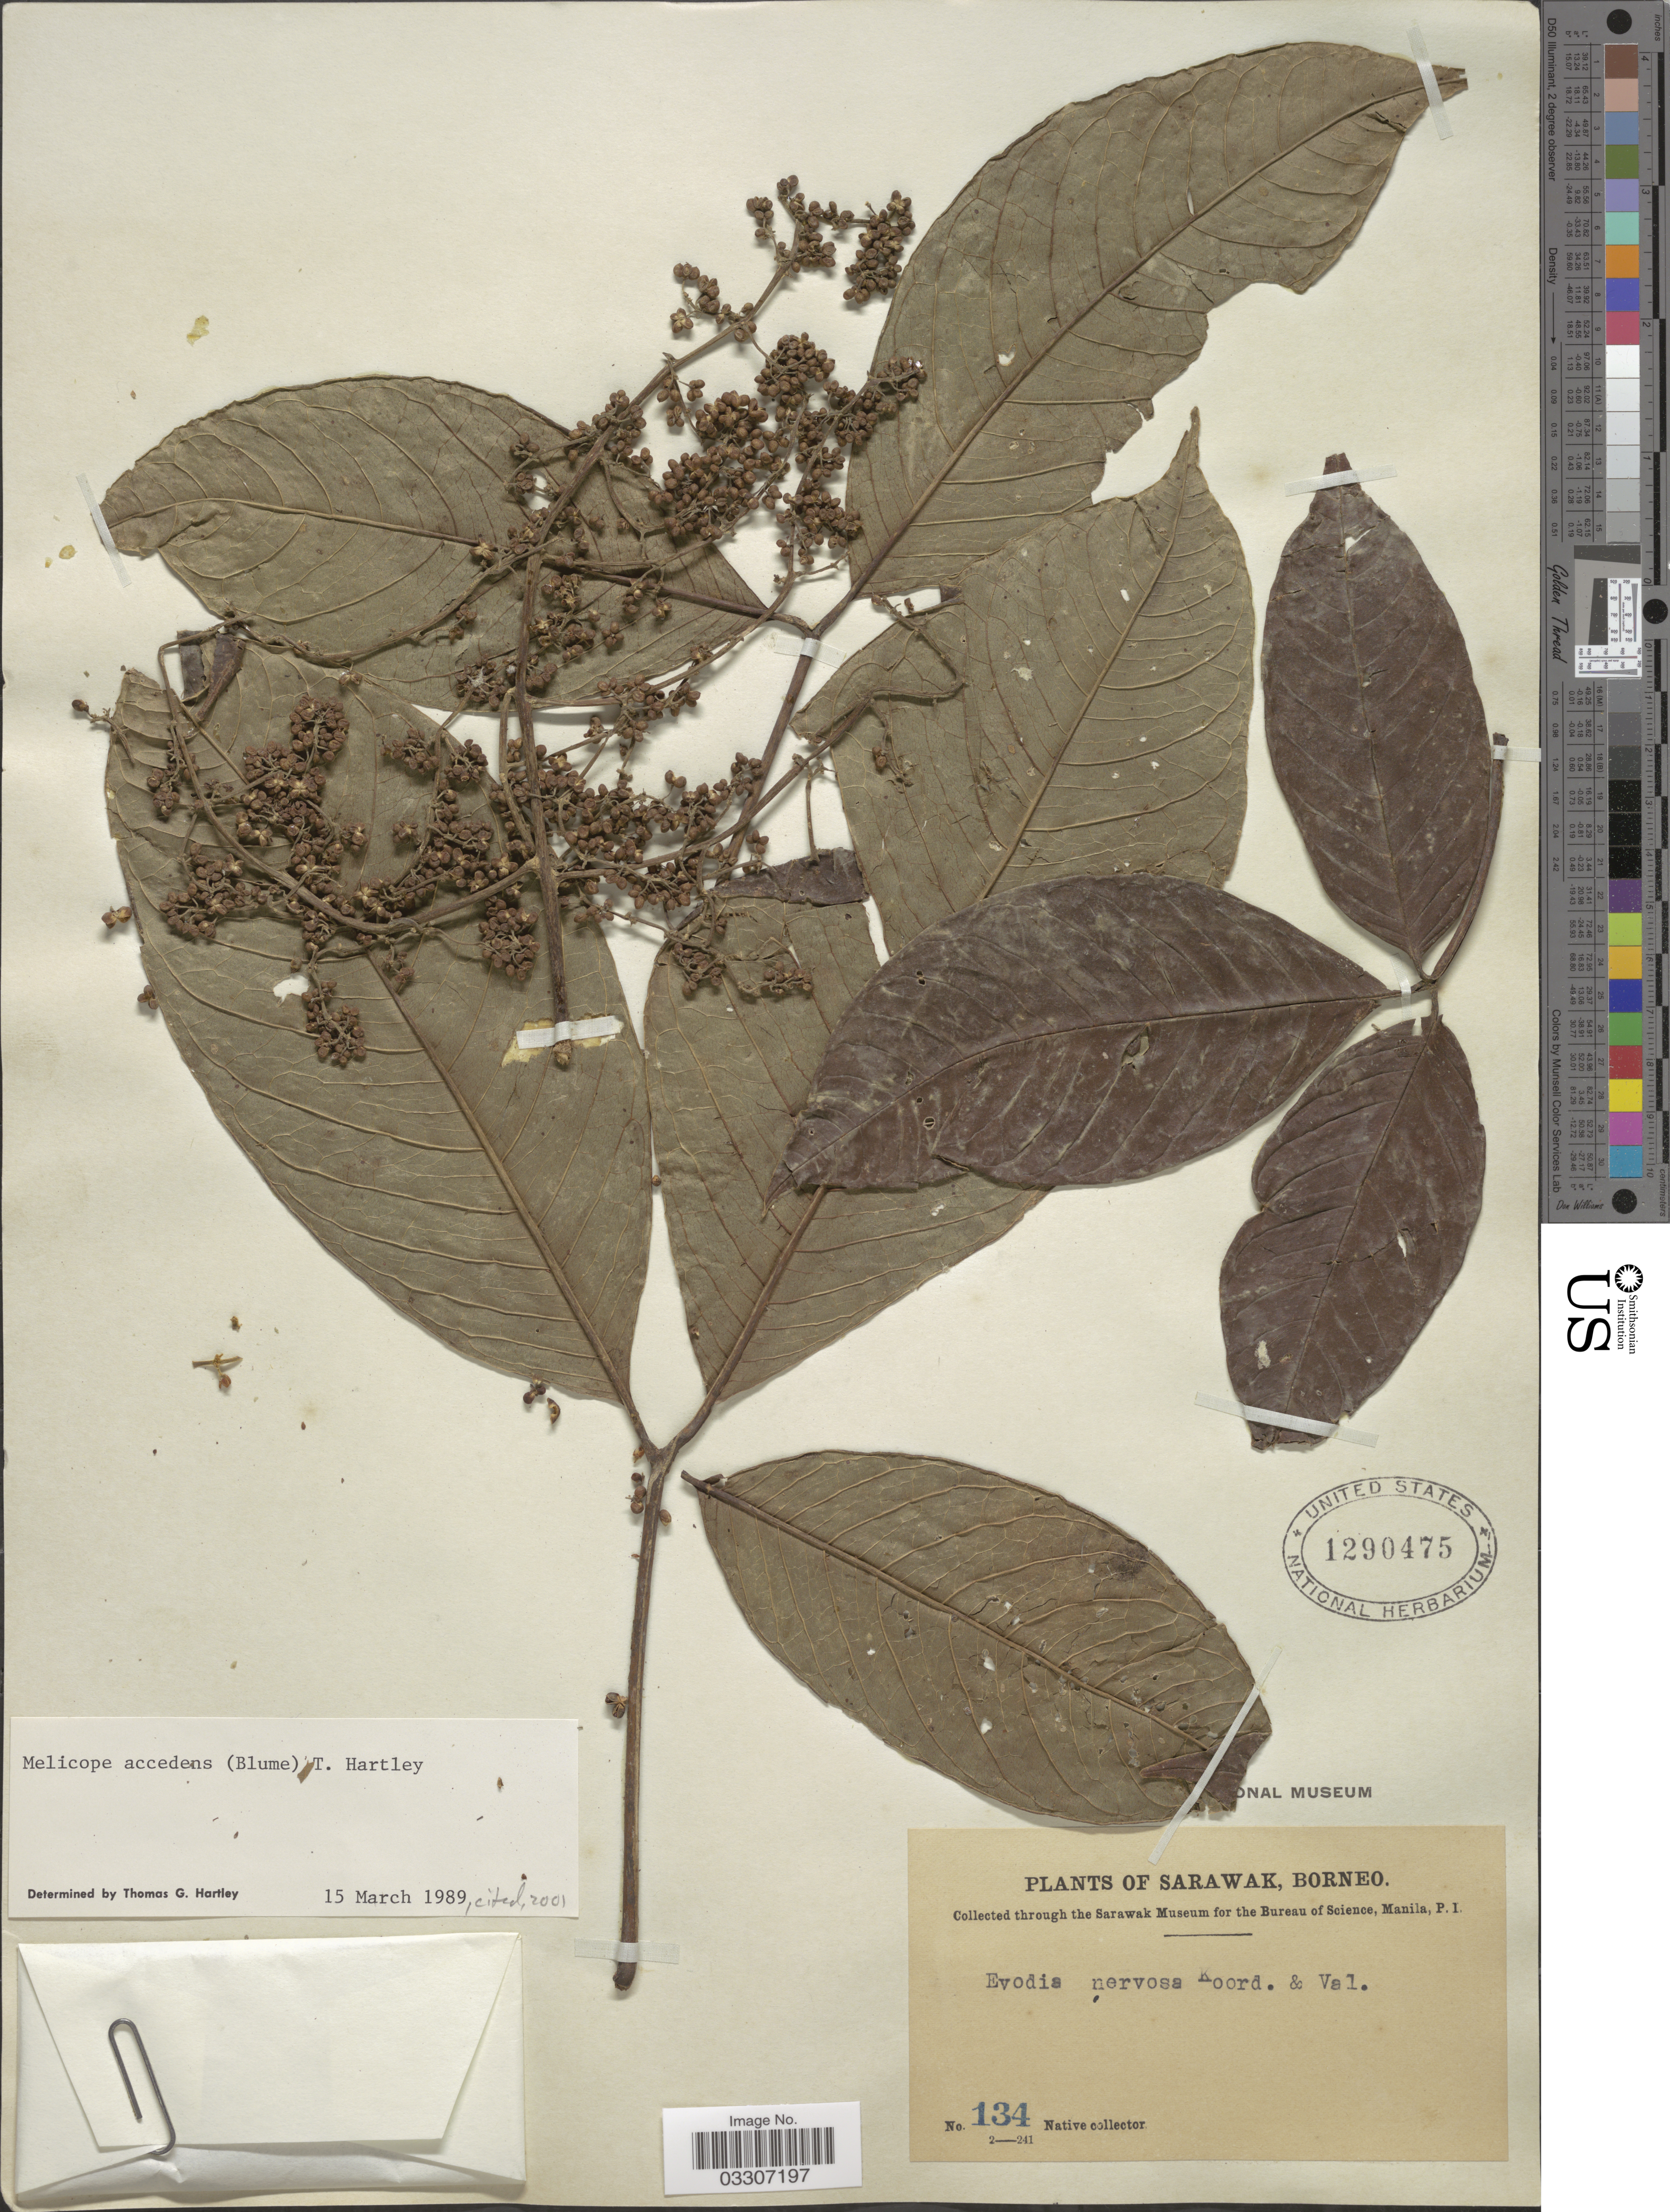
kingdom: Plantae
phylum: Tracheophyta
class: Magnoliopsida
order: Sapindales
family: Rutaceae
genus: Melicope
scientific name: Melicope accedens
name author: (Blume) T.G. Hartley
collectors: Native collector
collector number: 134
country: Malaysia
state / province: Sarawak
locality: Borneo.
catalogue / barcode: US 1290475